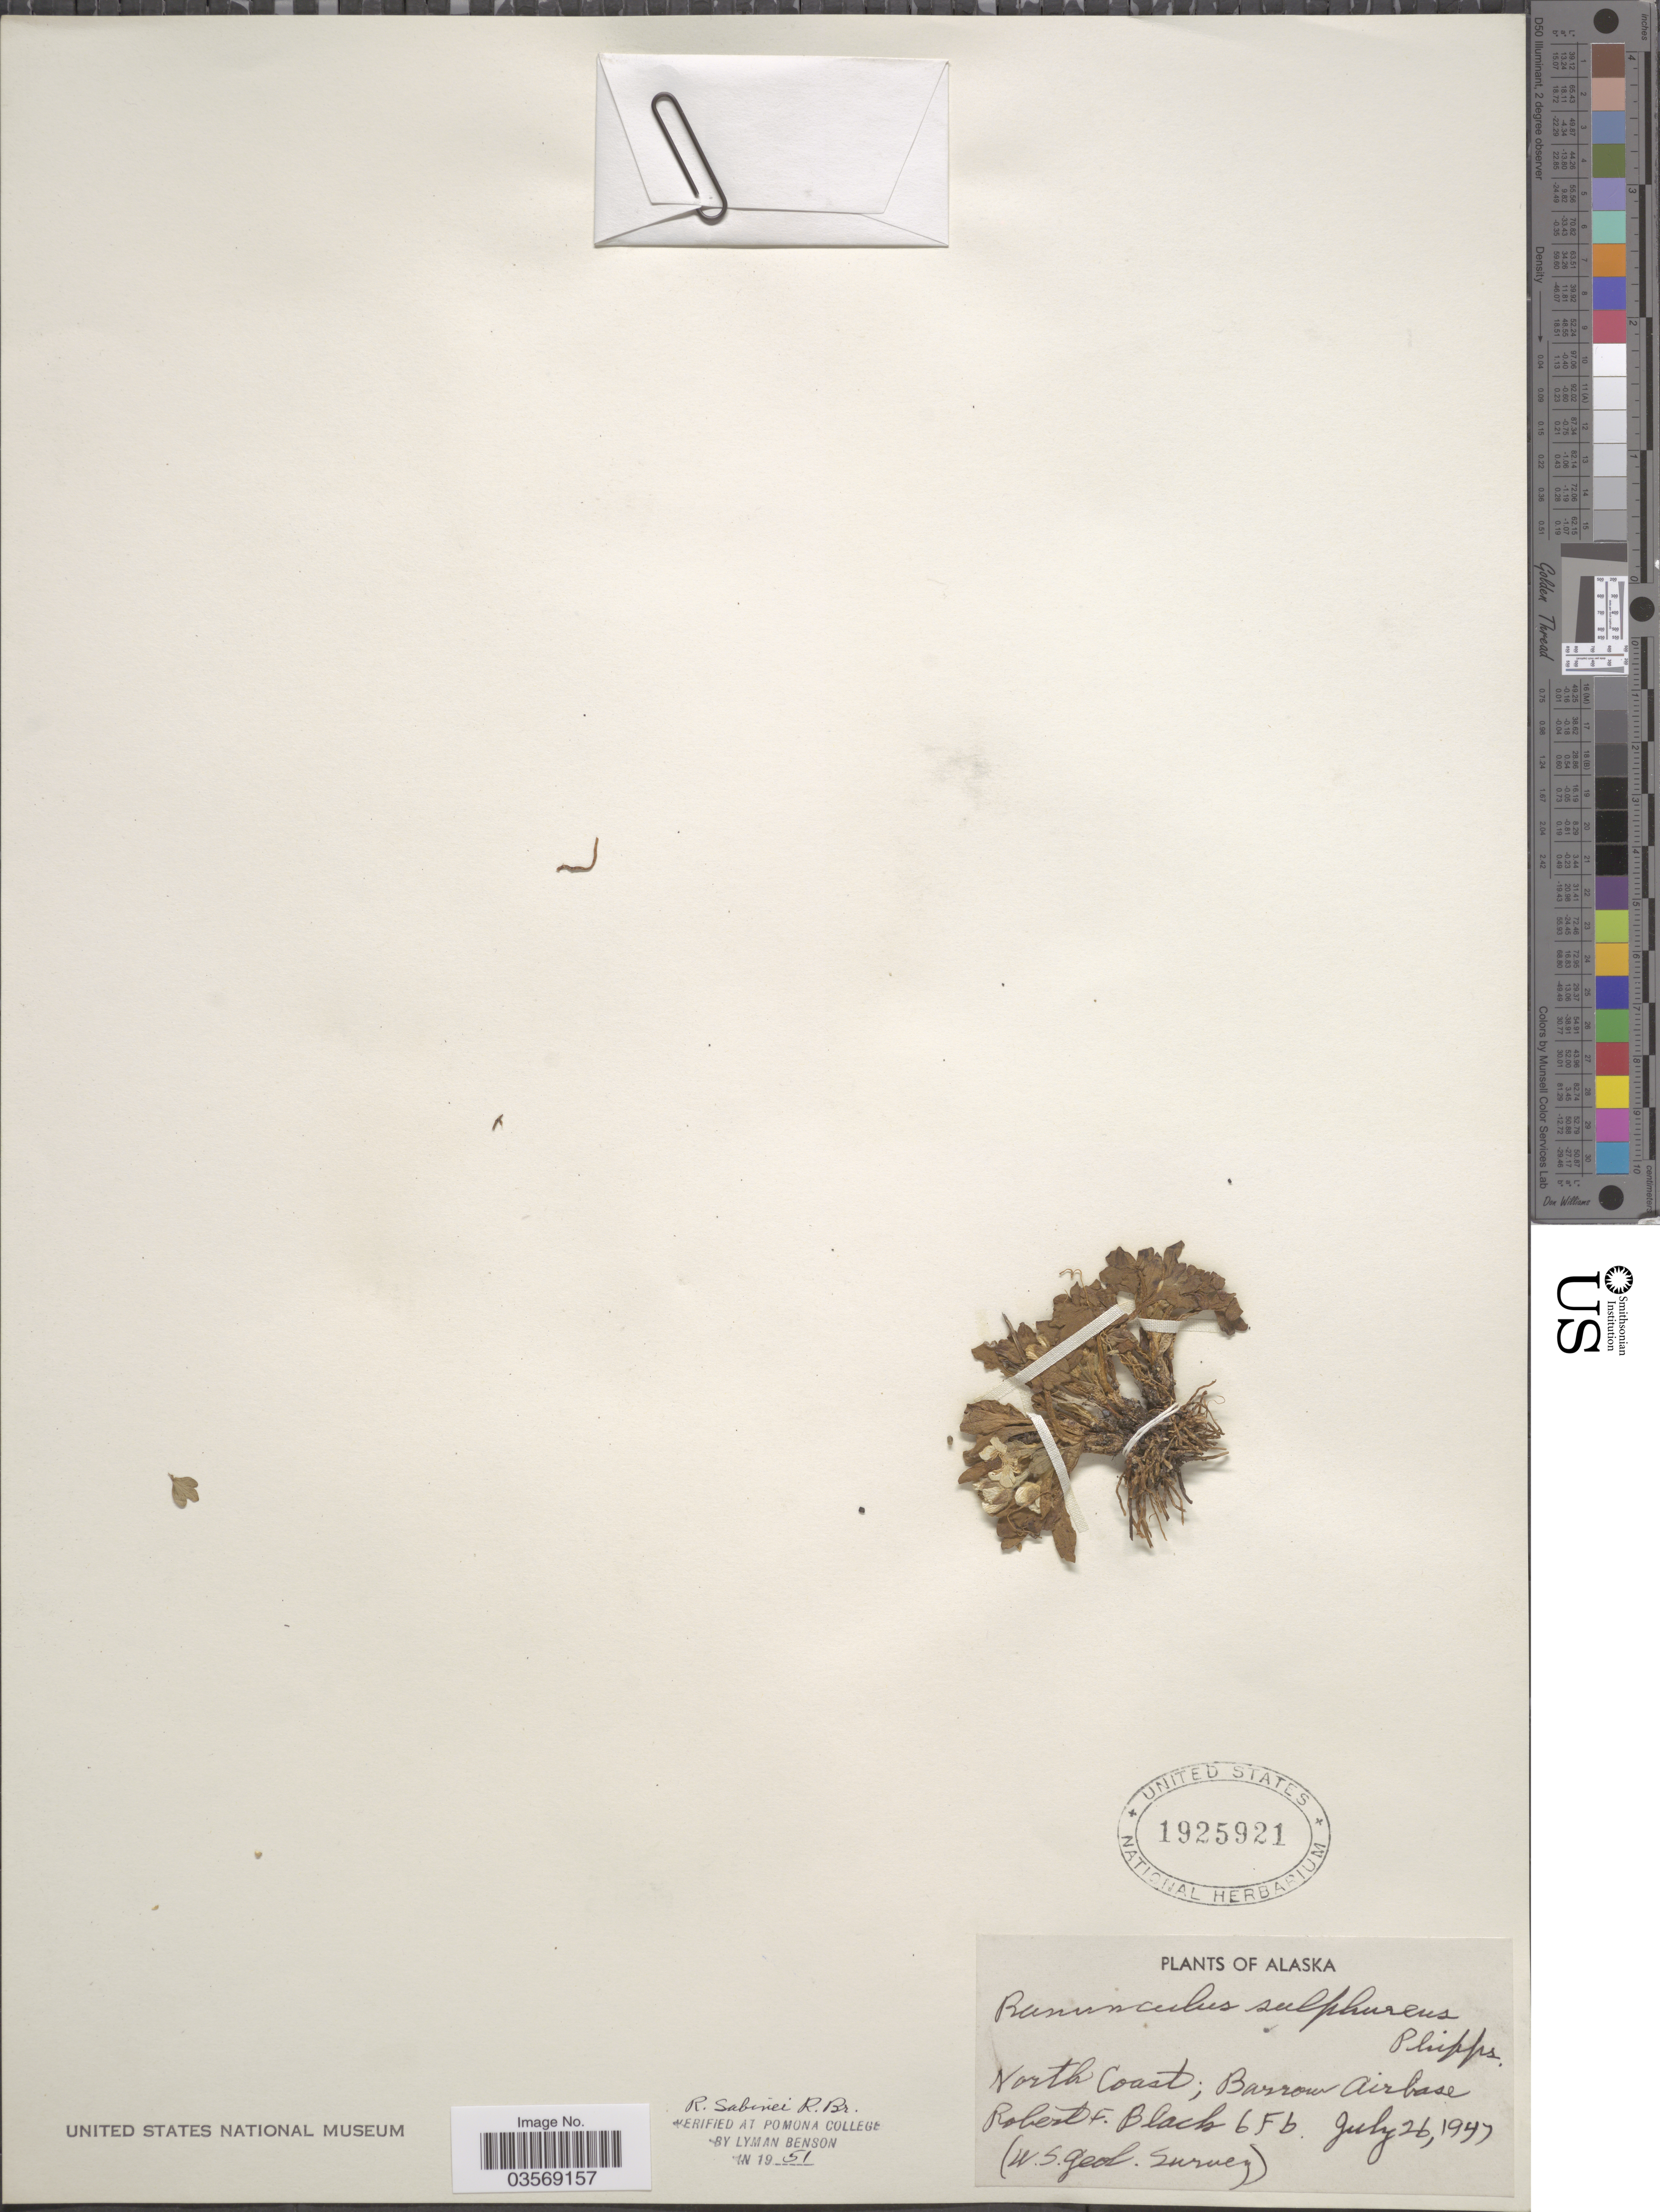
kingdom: Plantae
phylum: Tracheophyta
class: Magnoliopsida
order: Ranunculales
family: Ranunculaceae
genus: Ranunculus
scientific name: Ranunculus sabinei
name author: R. Br.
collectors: R. F. Black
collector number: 6Fb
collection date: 1947-07-26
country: United States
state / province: Alaska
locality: North Coast; Barrow Airbase.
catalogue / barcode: US 1925921